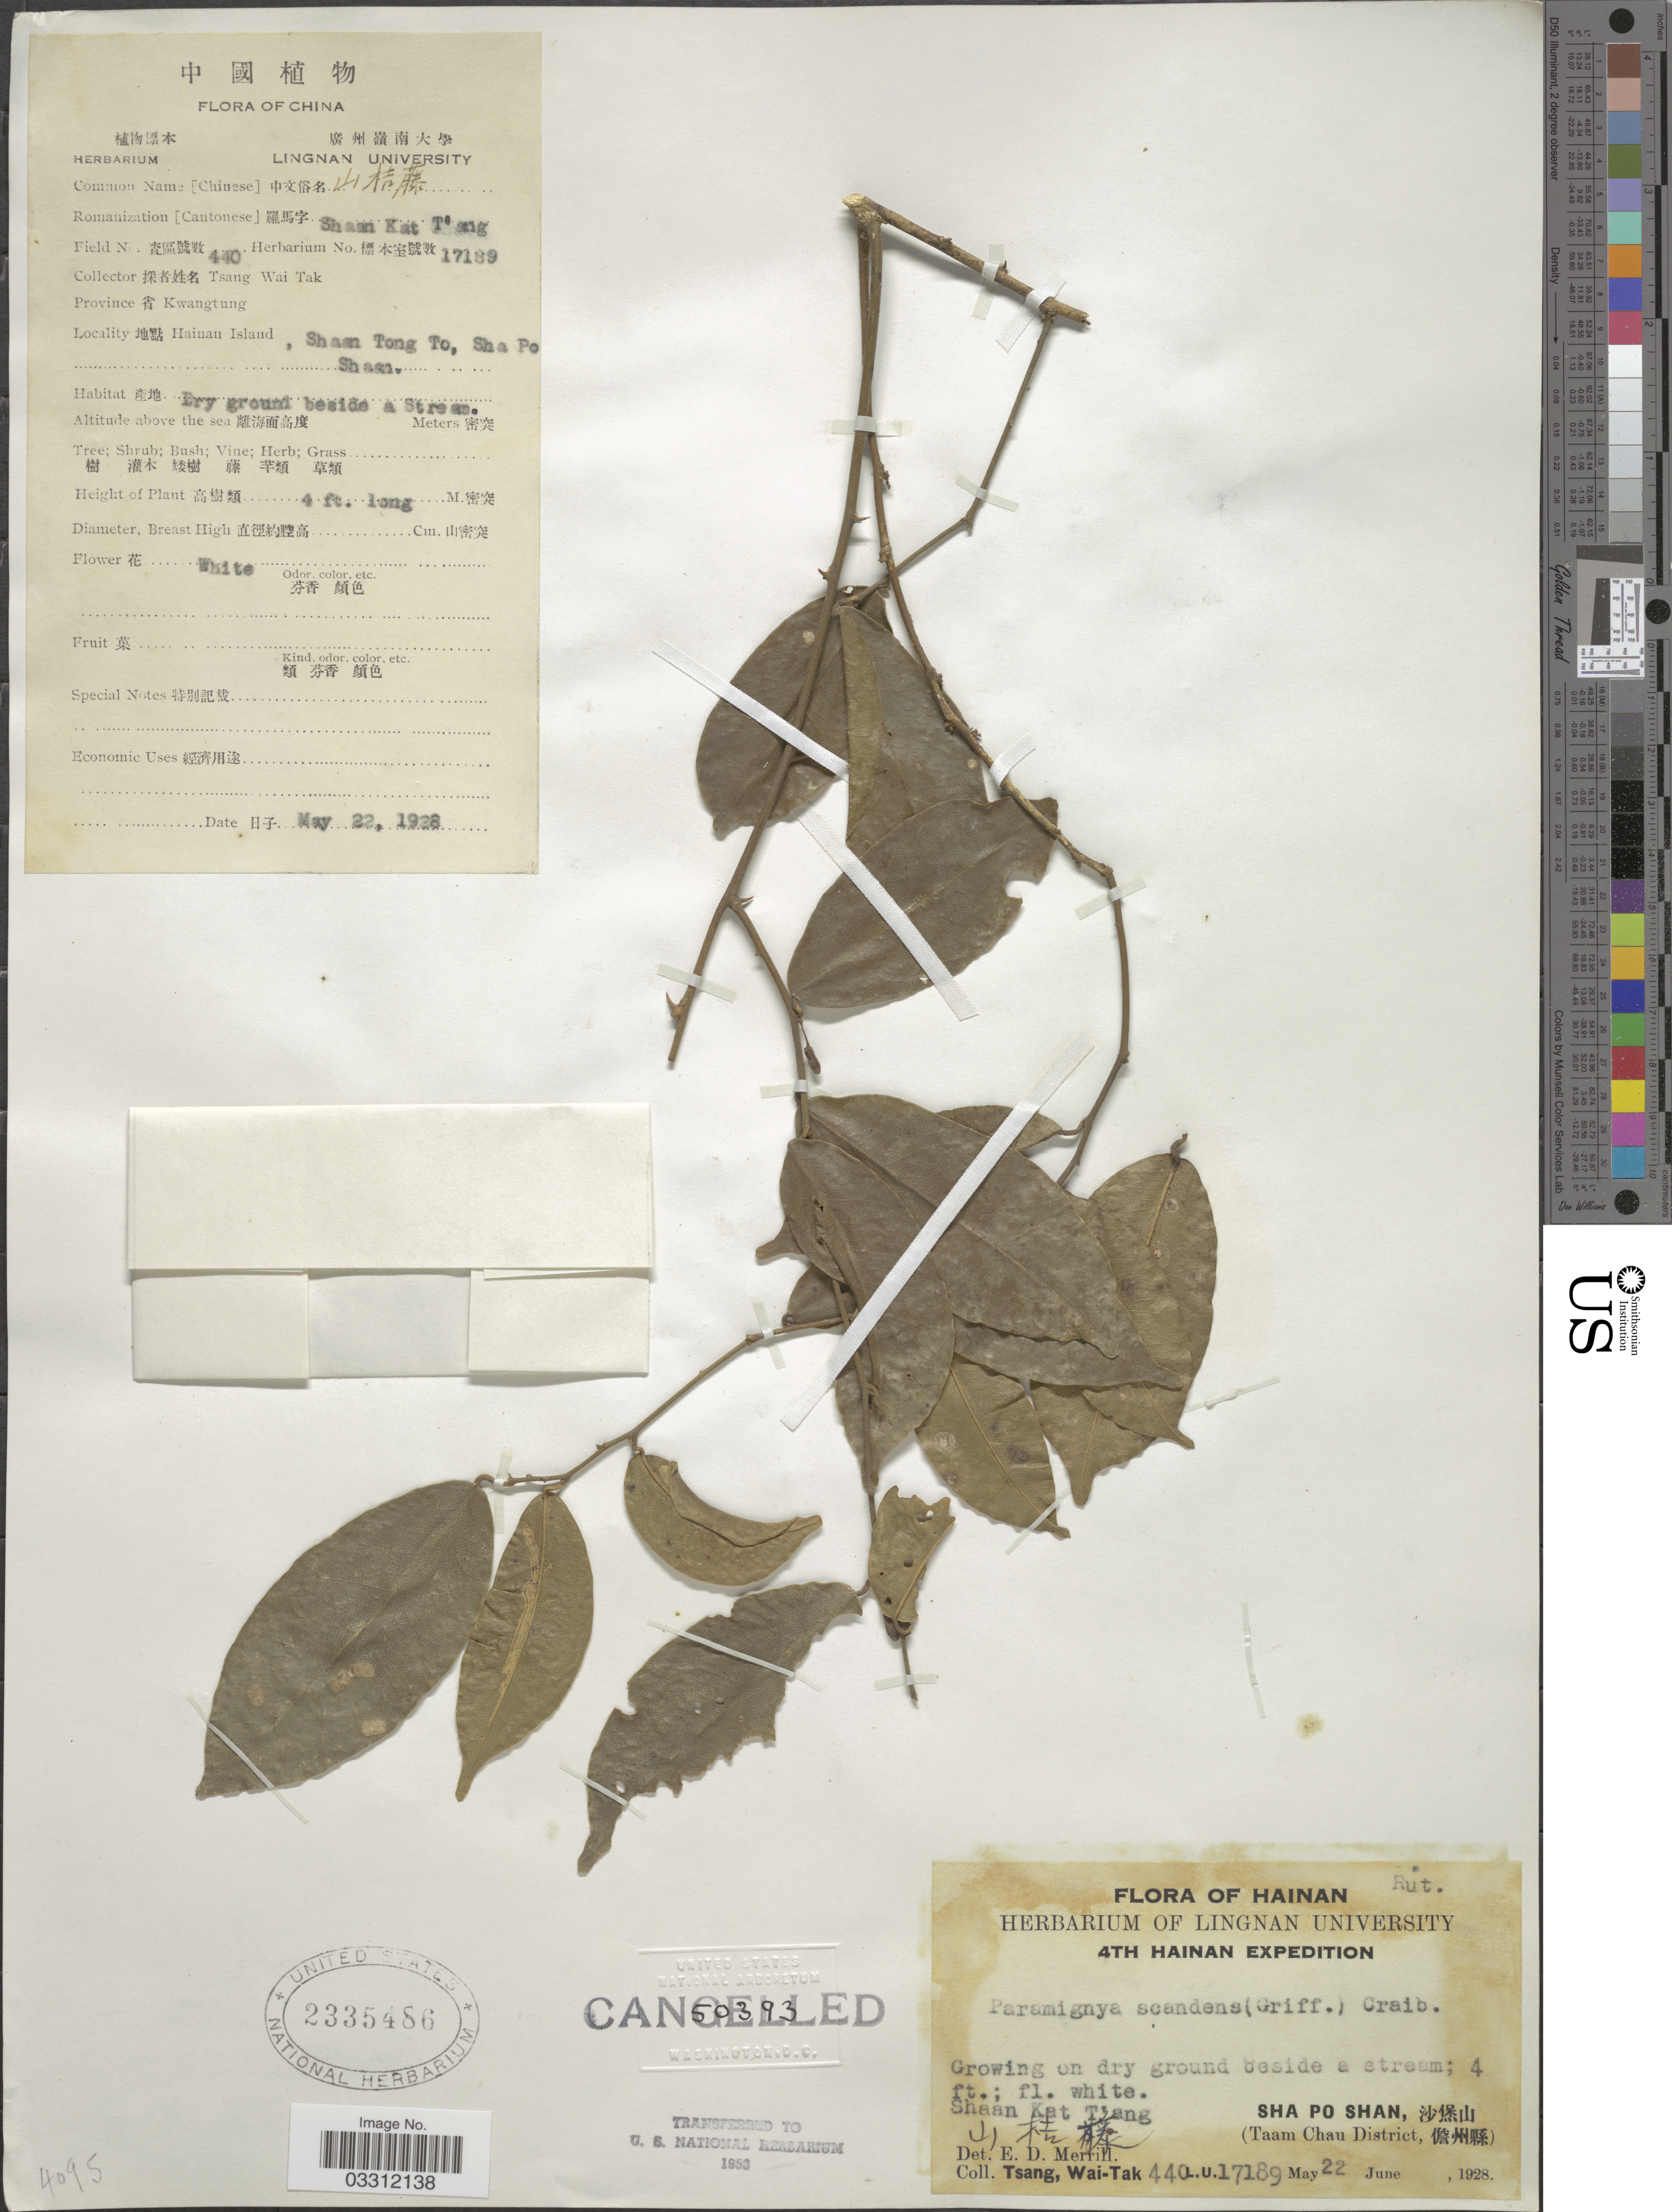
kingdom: Plantae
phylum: Tracheophyta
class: Magnoliopsida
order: Sapindales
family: Rutaceae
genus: Paramignya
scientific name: Paramignya scandens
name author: Craib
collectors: W. T. Tsang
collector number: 440L.U.17189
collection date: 1928-05-22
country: China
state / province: Guangdong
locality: Province Kwangtung, Hainan Island, Shaan Kat T'ang X, Sha Po Shan, X, (Taam Chau District, X).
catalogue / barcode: US 2335486